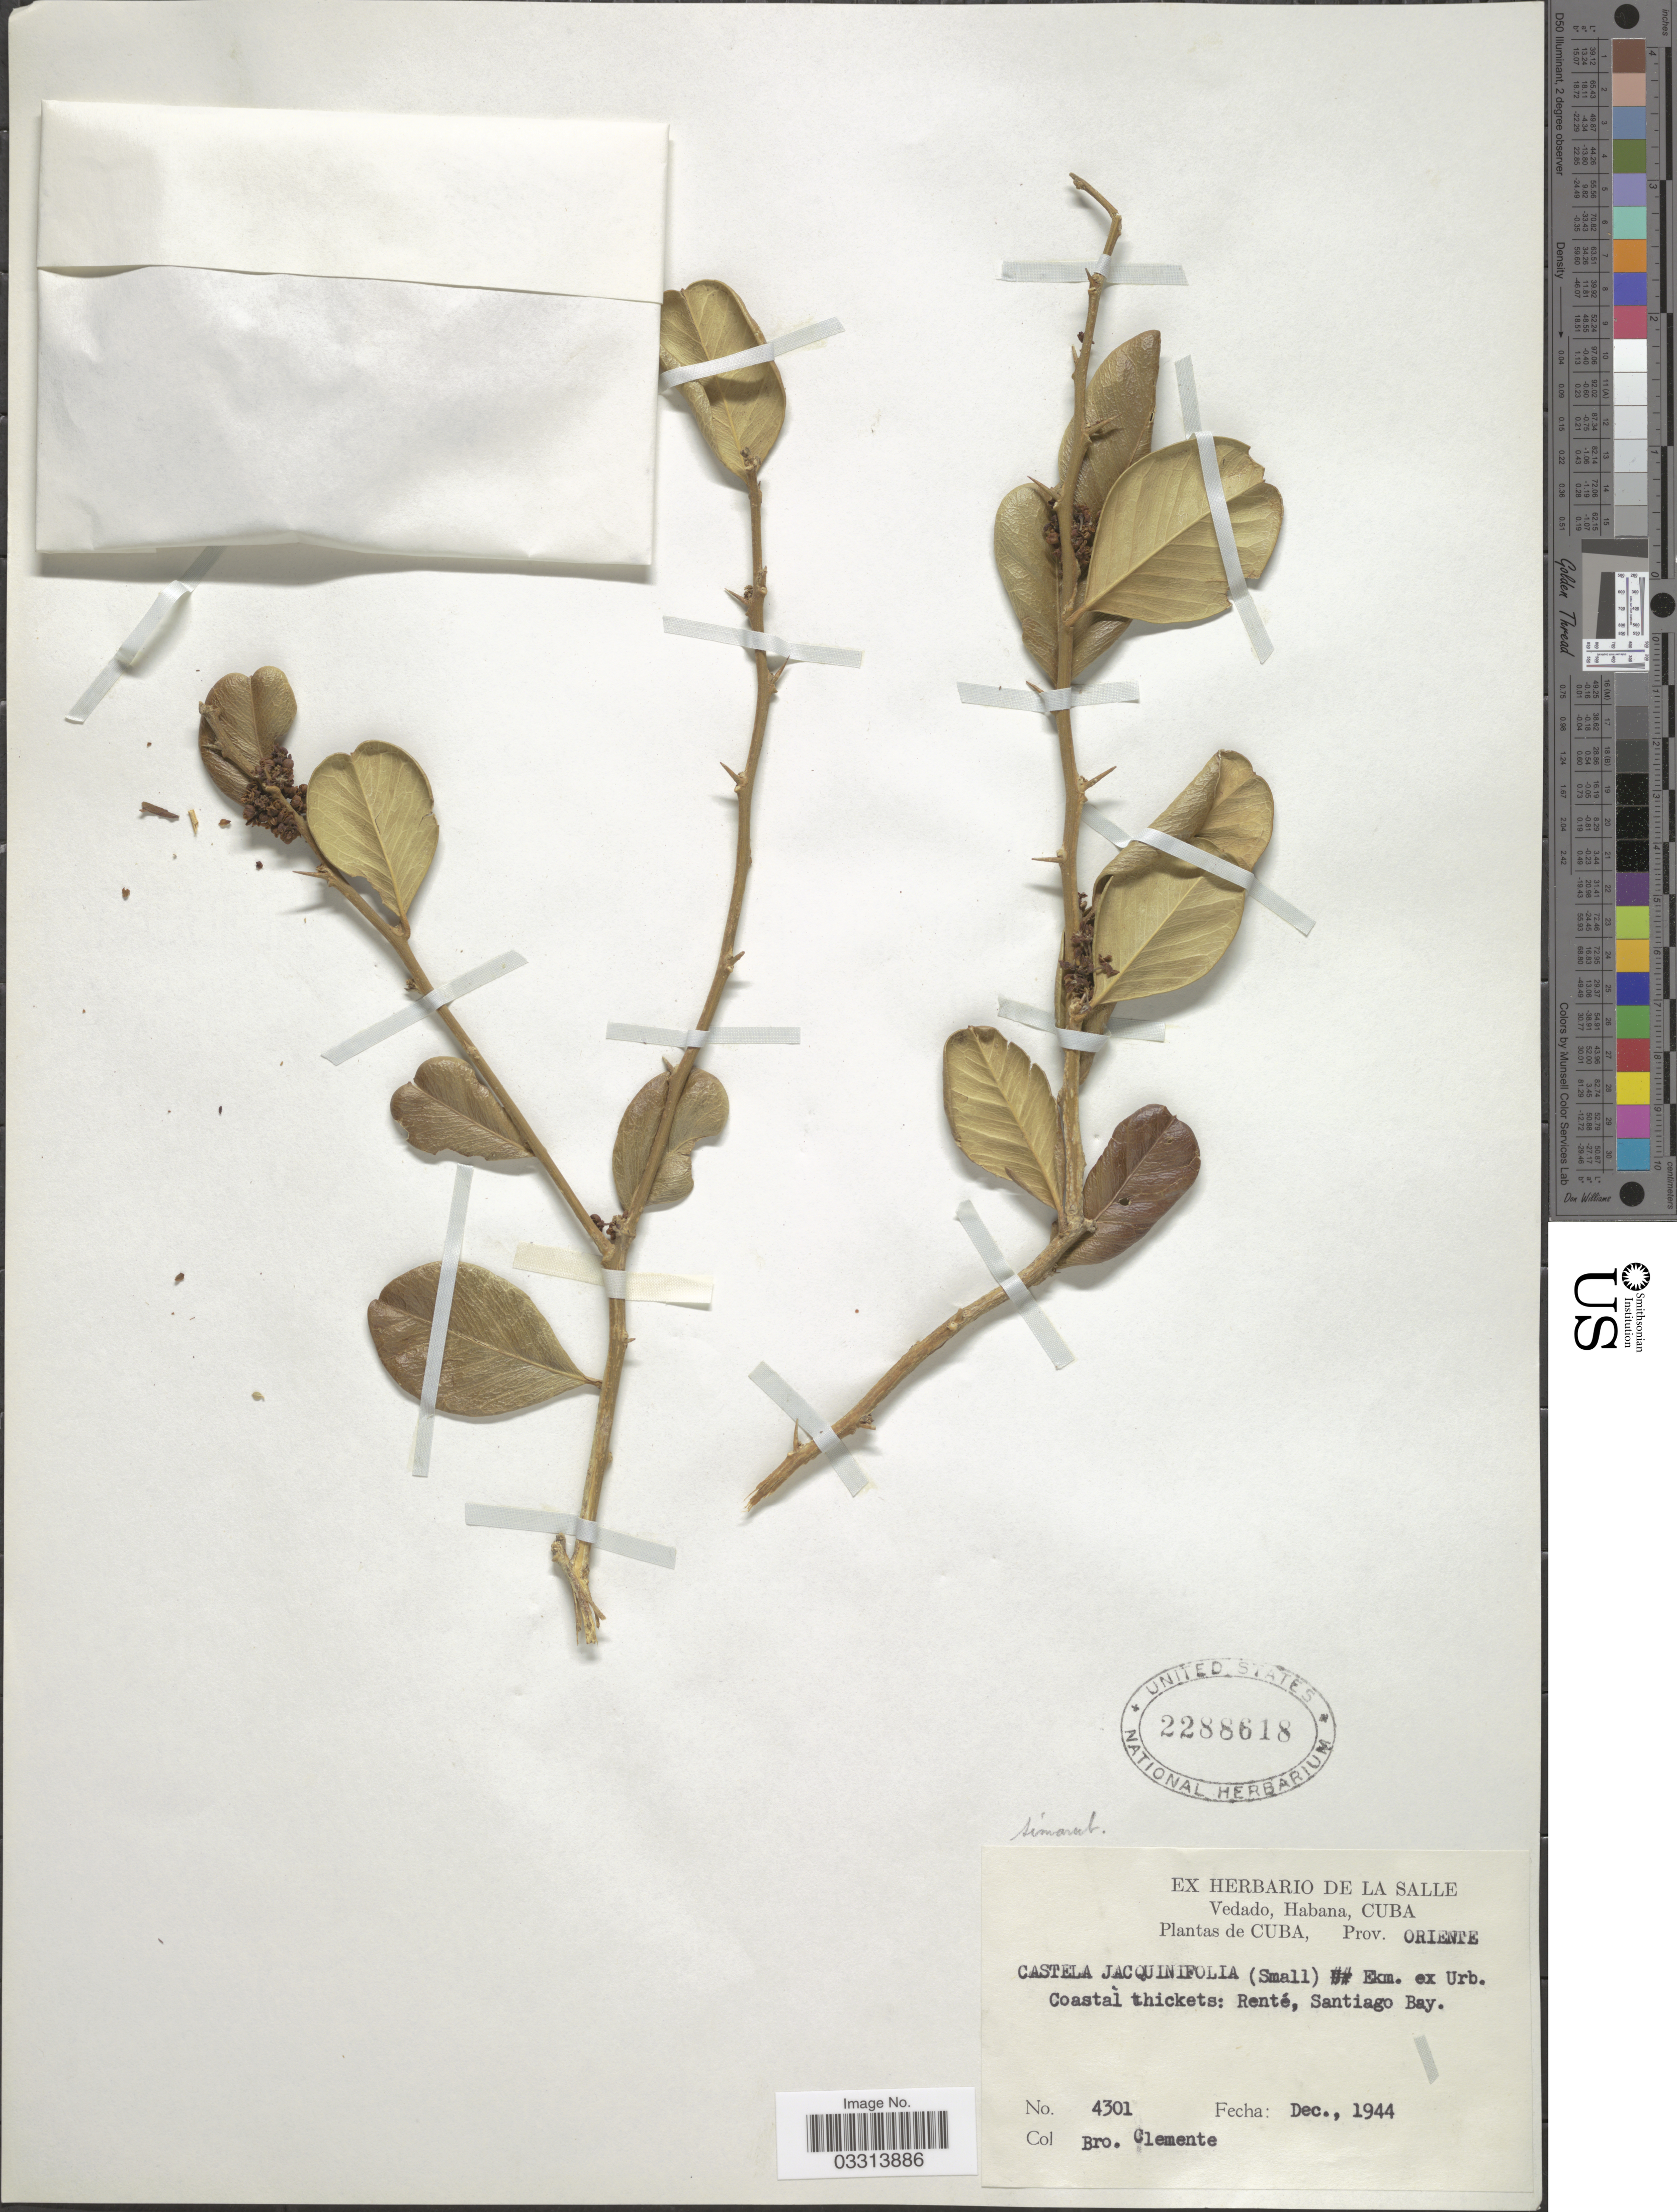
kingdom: Plantae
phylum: Tracheophyta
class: Magnoliopsida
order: Sapindales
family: Simaroubaceae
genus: Castela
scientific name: Castela jacquiniifolia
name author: (Small) ex Urb.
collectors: Bro. Clemente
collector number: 4301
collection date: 1944-12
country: Cuba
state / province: Oriente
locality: Renté, Santiago Bay.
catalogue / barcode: US 2288618